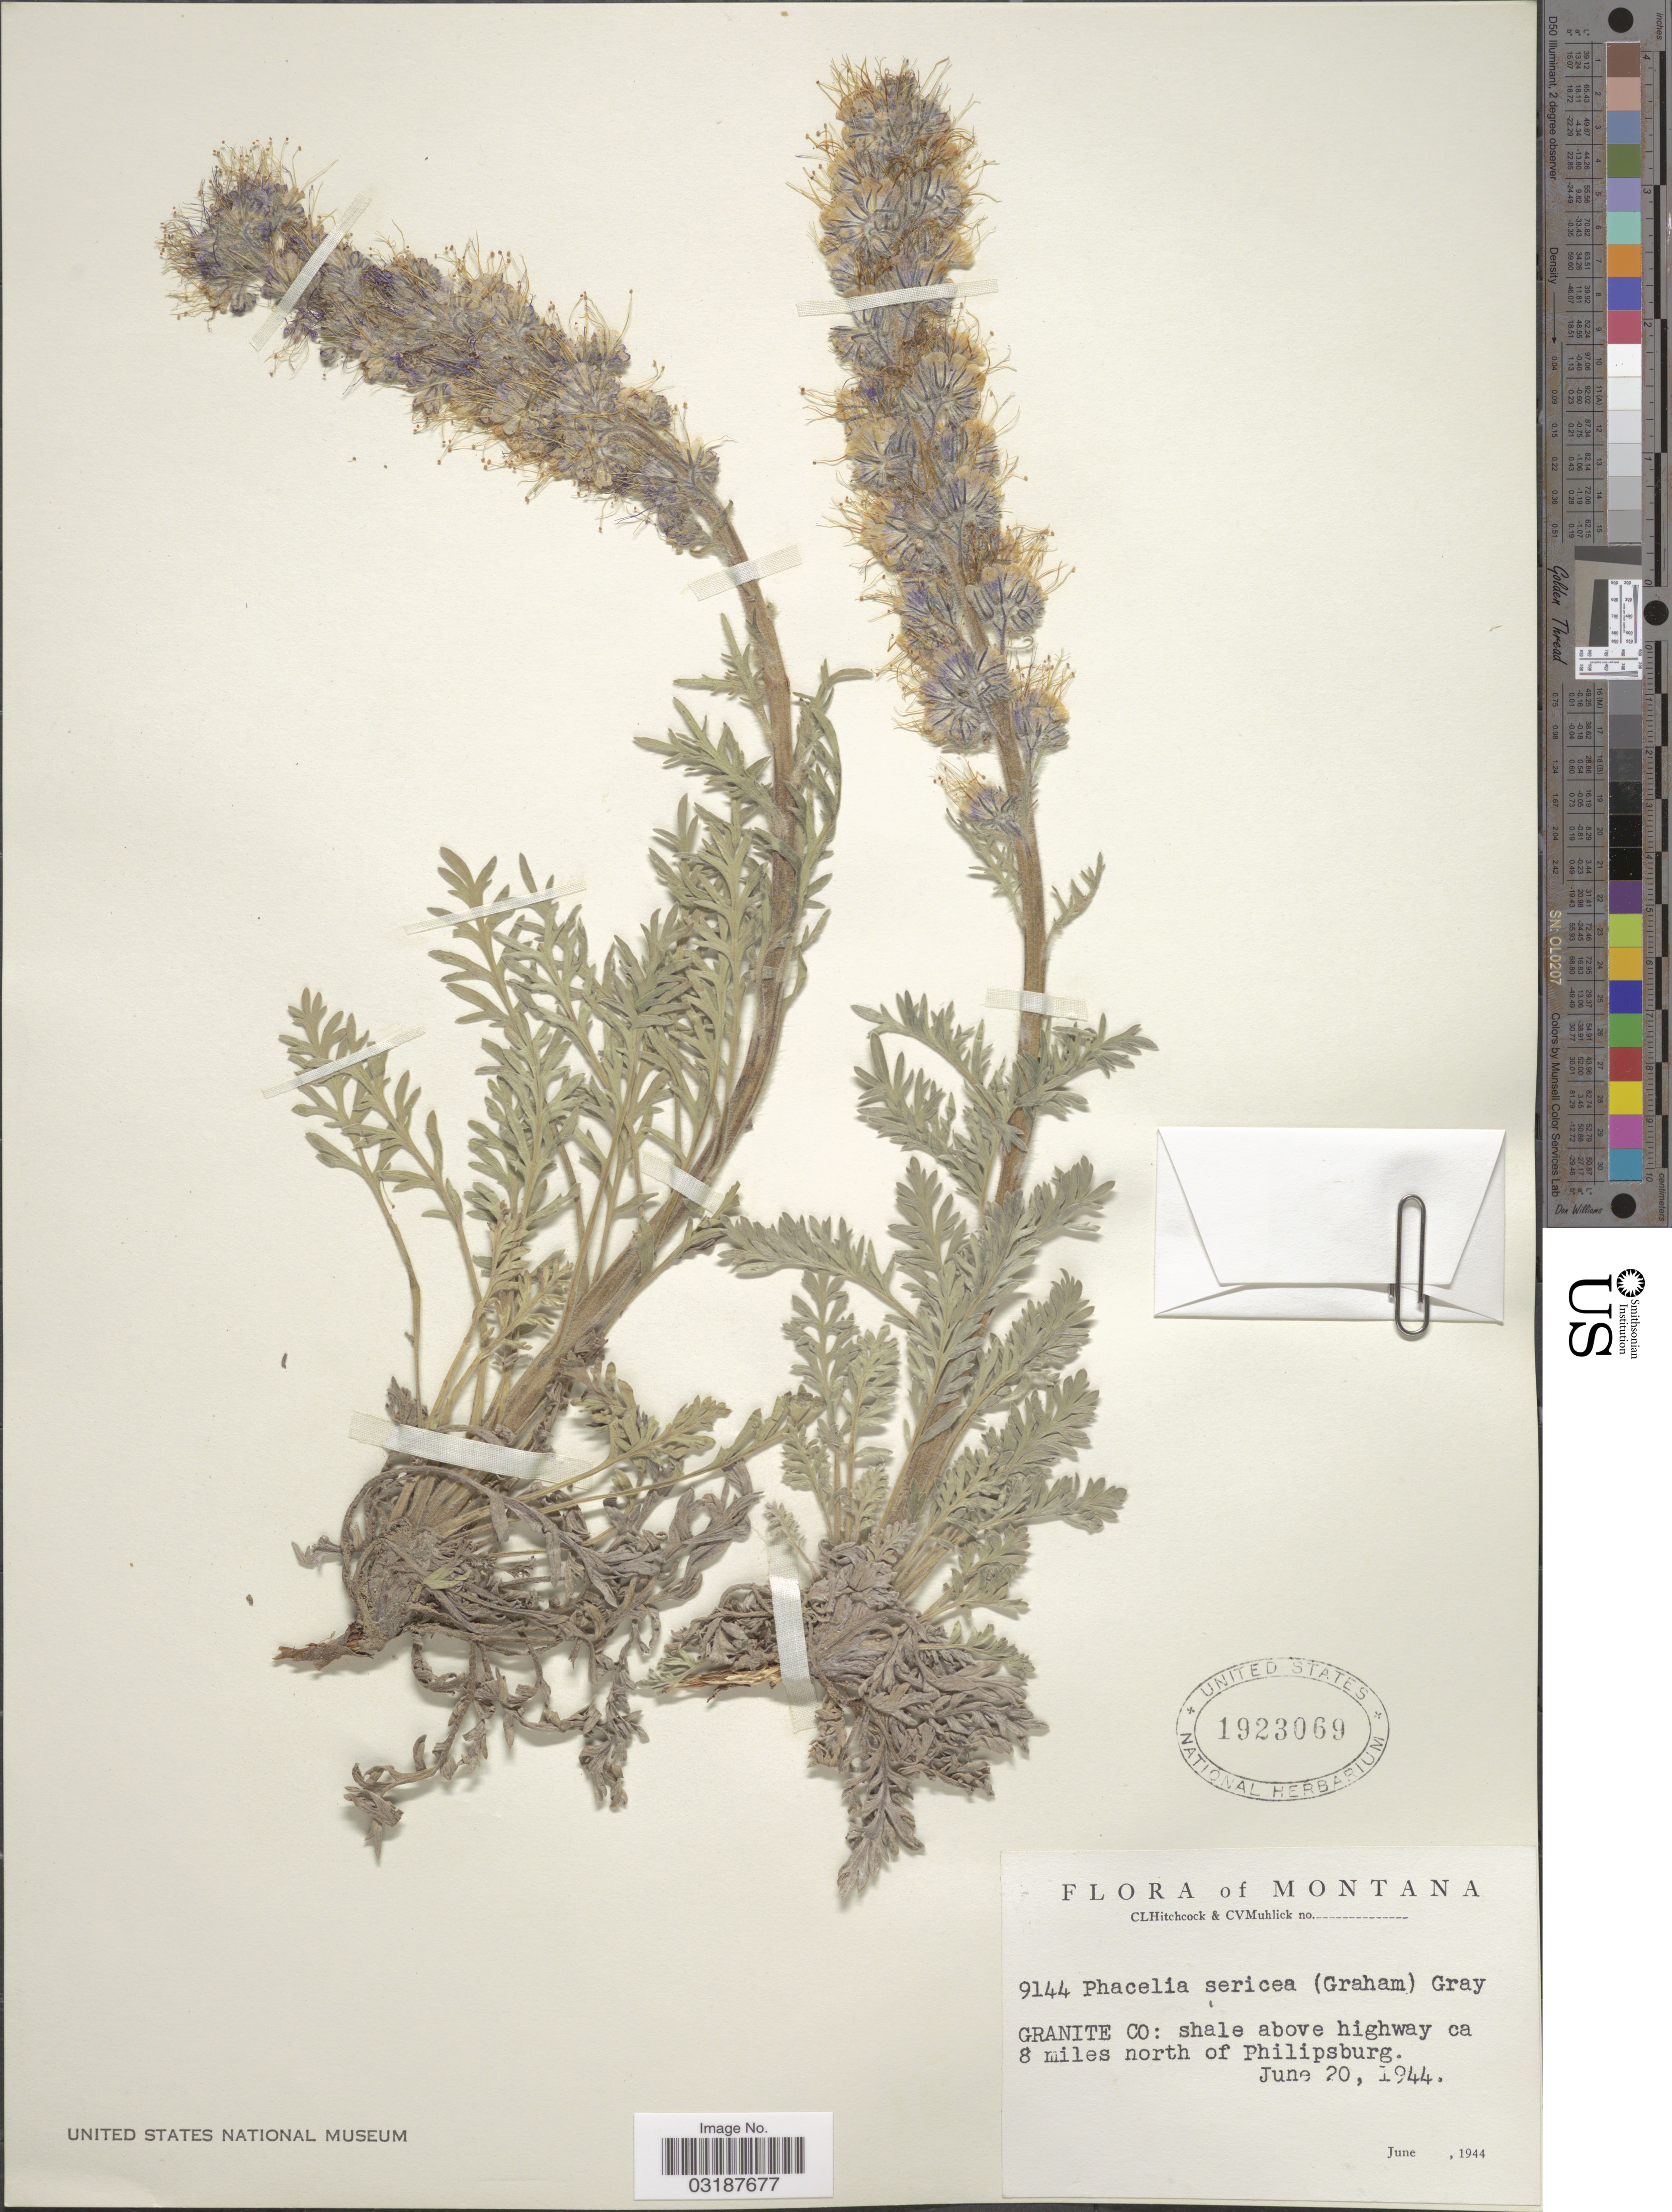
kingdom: Plantae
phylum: Tracheophyta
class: Magnoliopsida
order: Boraginales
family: Hydrophyllaceae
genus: Phacelia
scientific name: Phacelia sericea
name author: (Graham) A. Gray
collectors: C. L. Hitchcock & C. V. Muhlick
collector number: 9144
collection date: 1944-06-20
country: United States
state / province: Montana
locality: Granite Co: shale above highway ca 8 miles north of Philipsburg.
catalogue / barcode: US 1923069